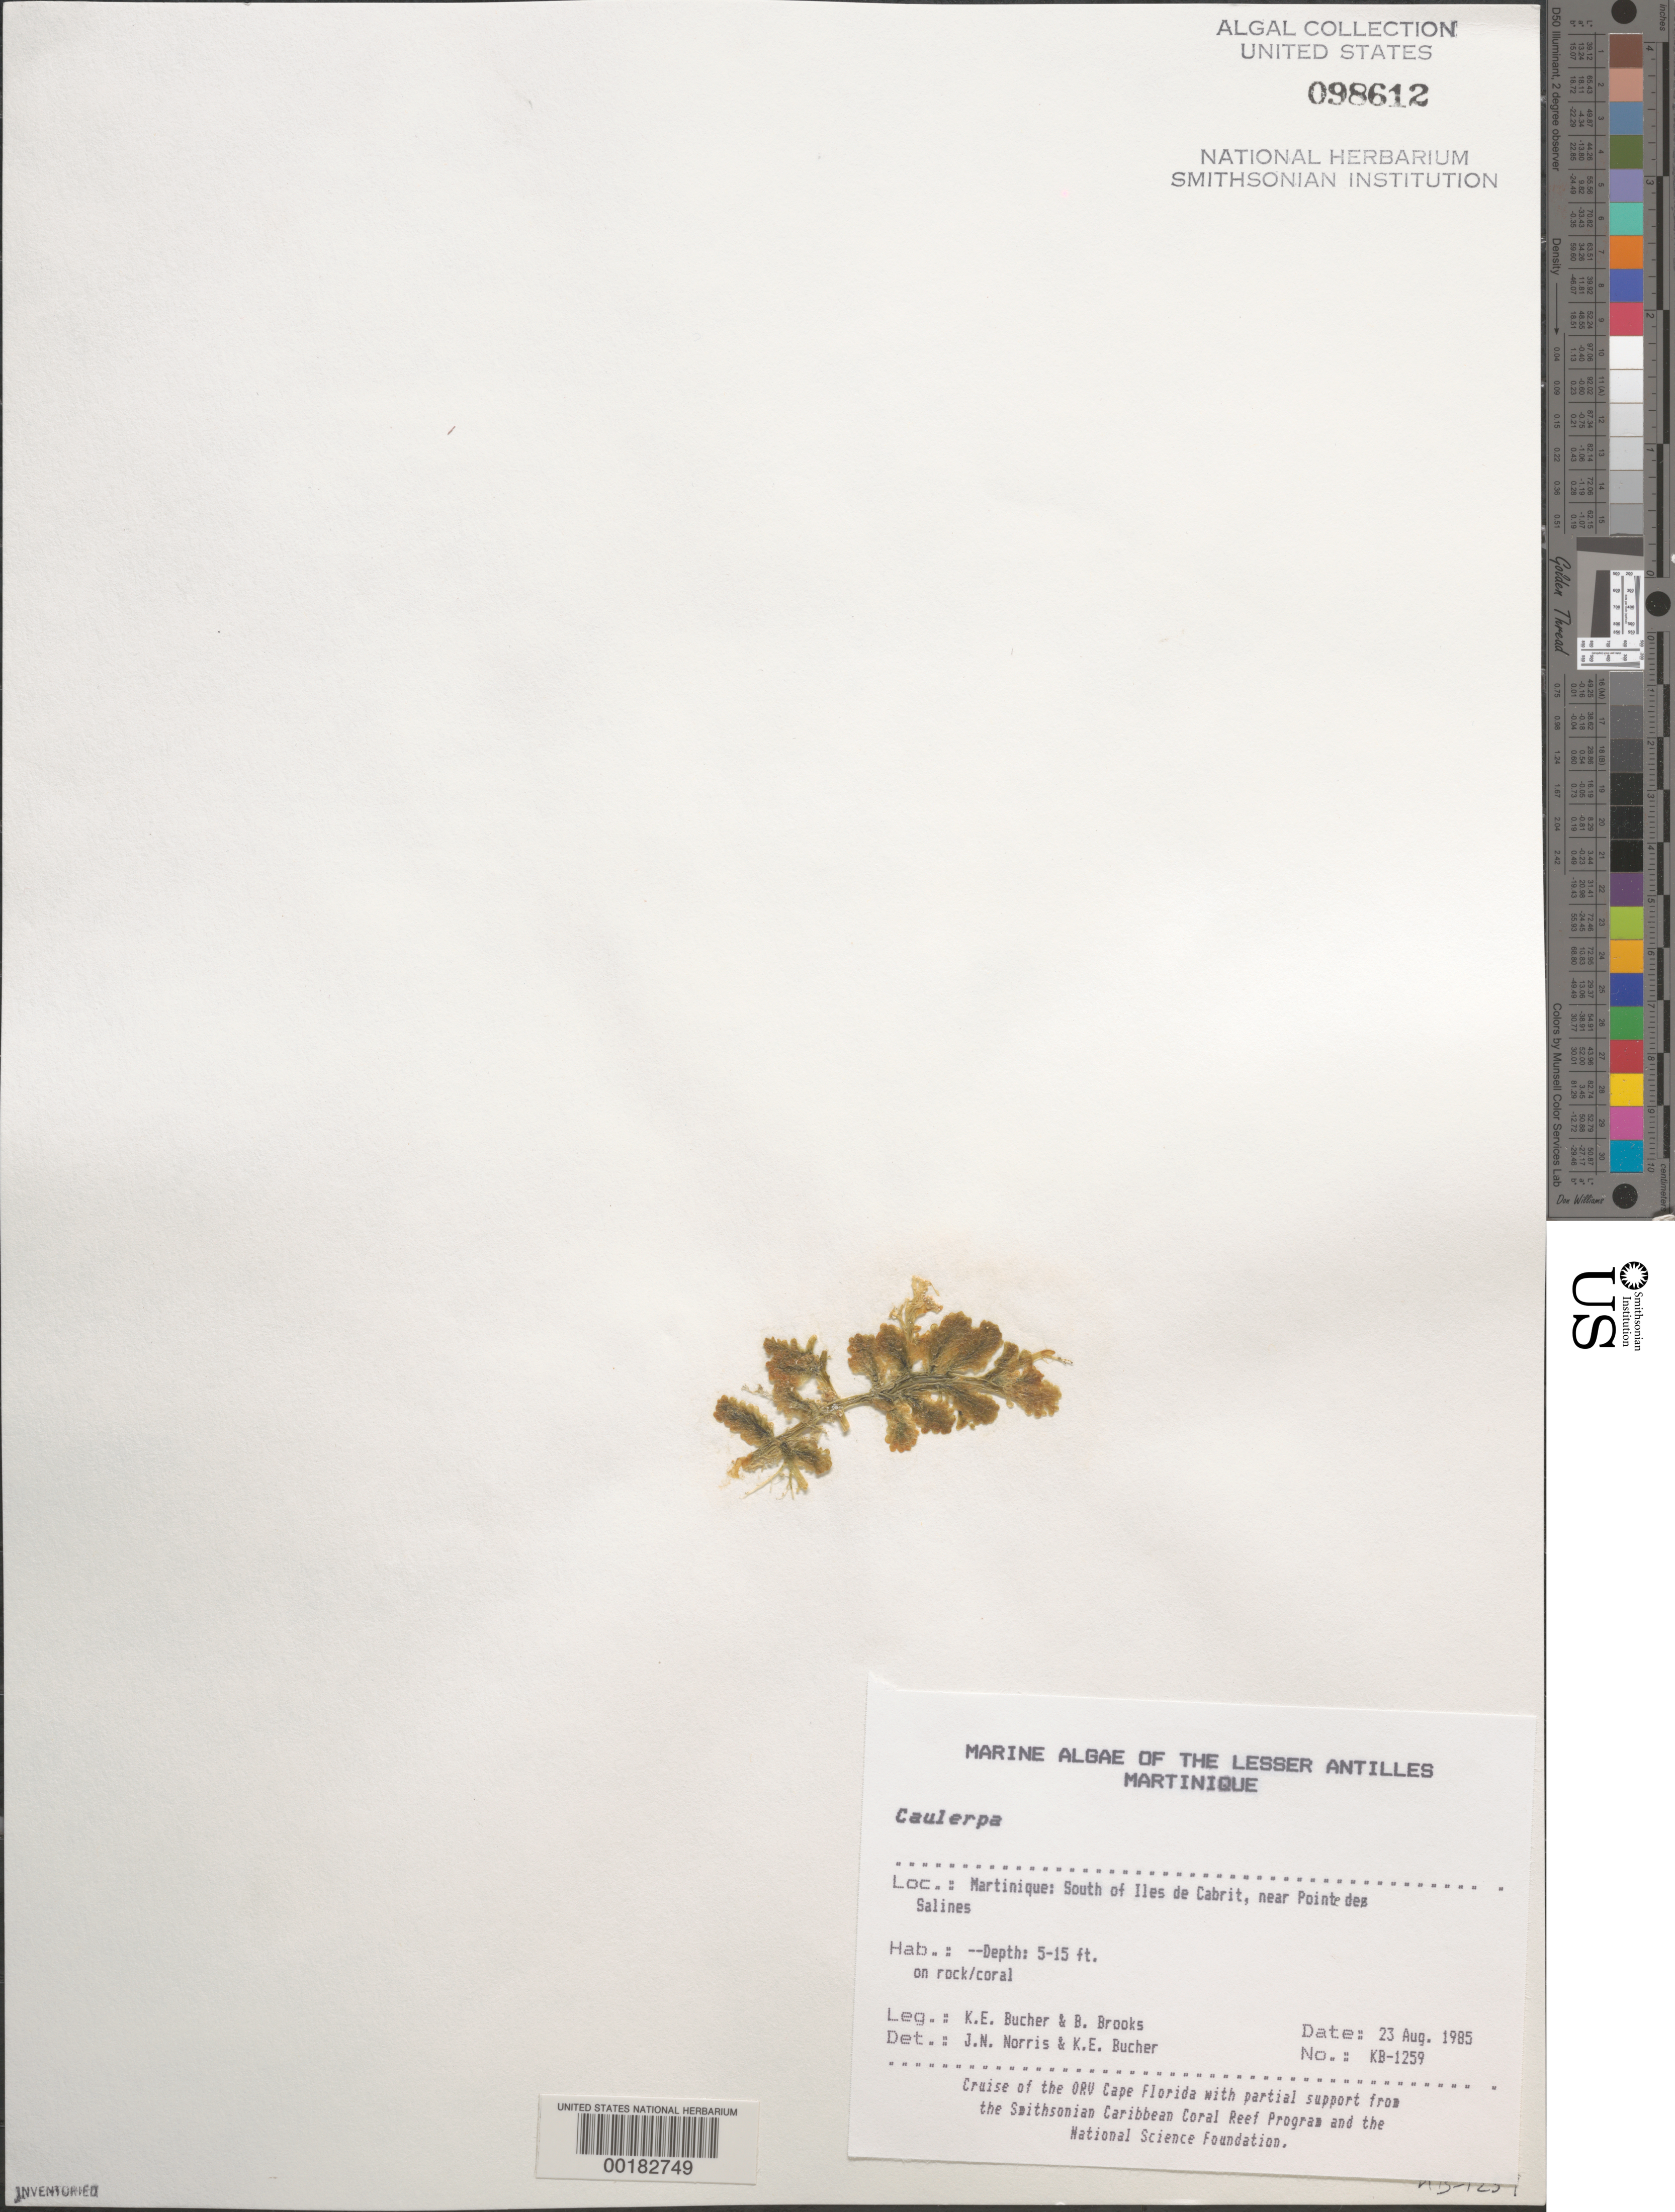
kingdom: Plantae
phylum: Chlorophyta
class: Ulvophyceae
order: Bryopsidales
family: Caulerpaceae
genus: Caulerpa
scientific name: Caulerpa sp.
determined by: Norris, J. N.; Bucher, K. E.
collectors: K. E. Bucher & B. Brooks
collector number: Kb-1259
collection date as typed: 23 Aug 1985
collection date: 1985-08-23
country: Martinique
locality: South of Iles de Cabrit, near Pointe de Salines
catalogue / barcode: US 98612